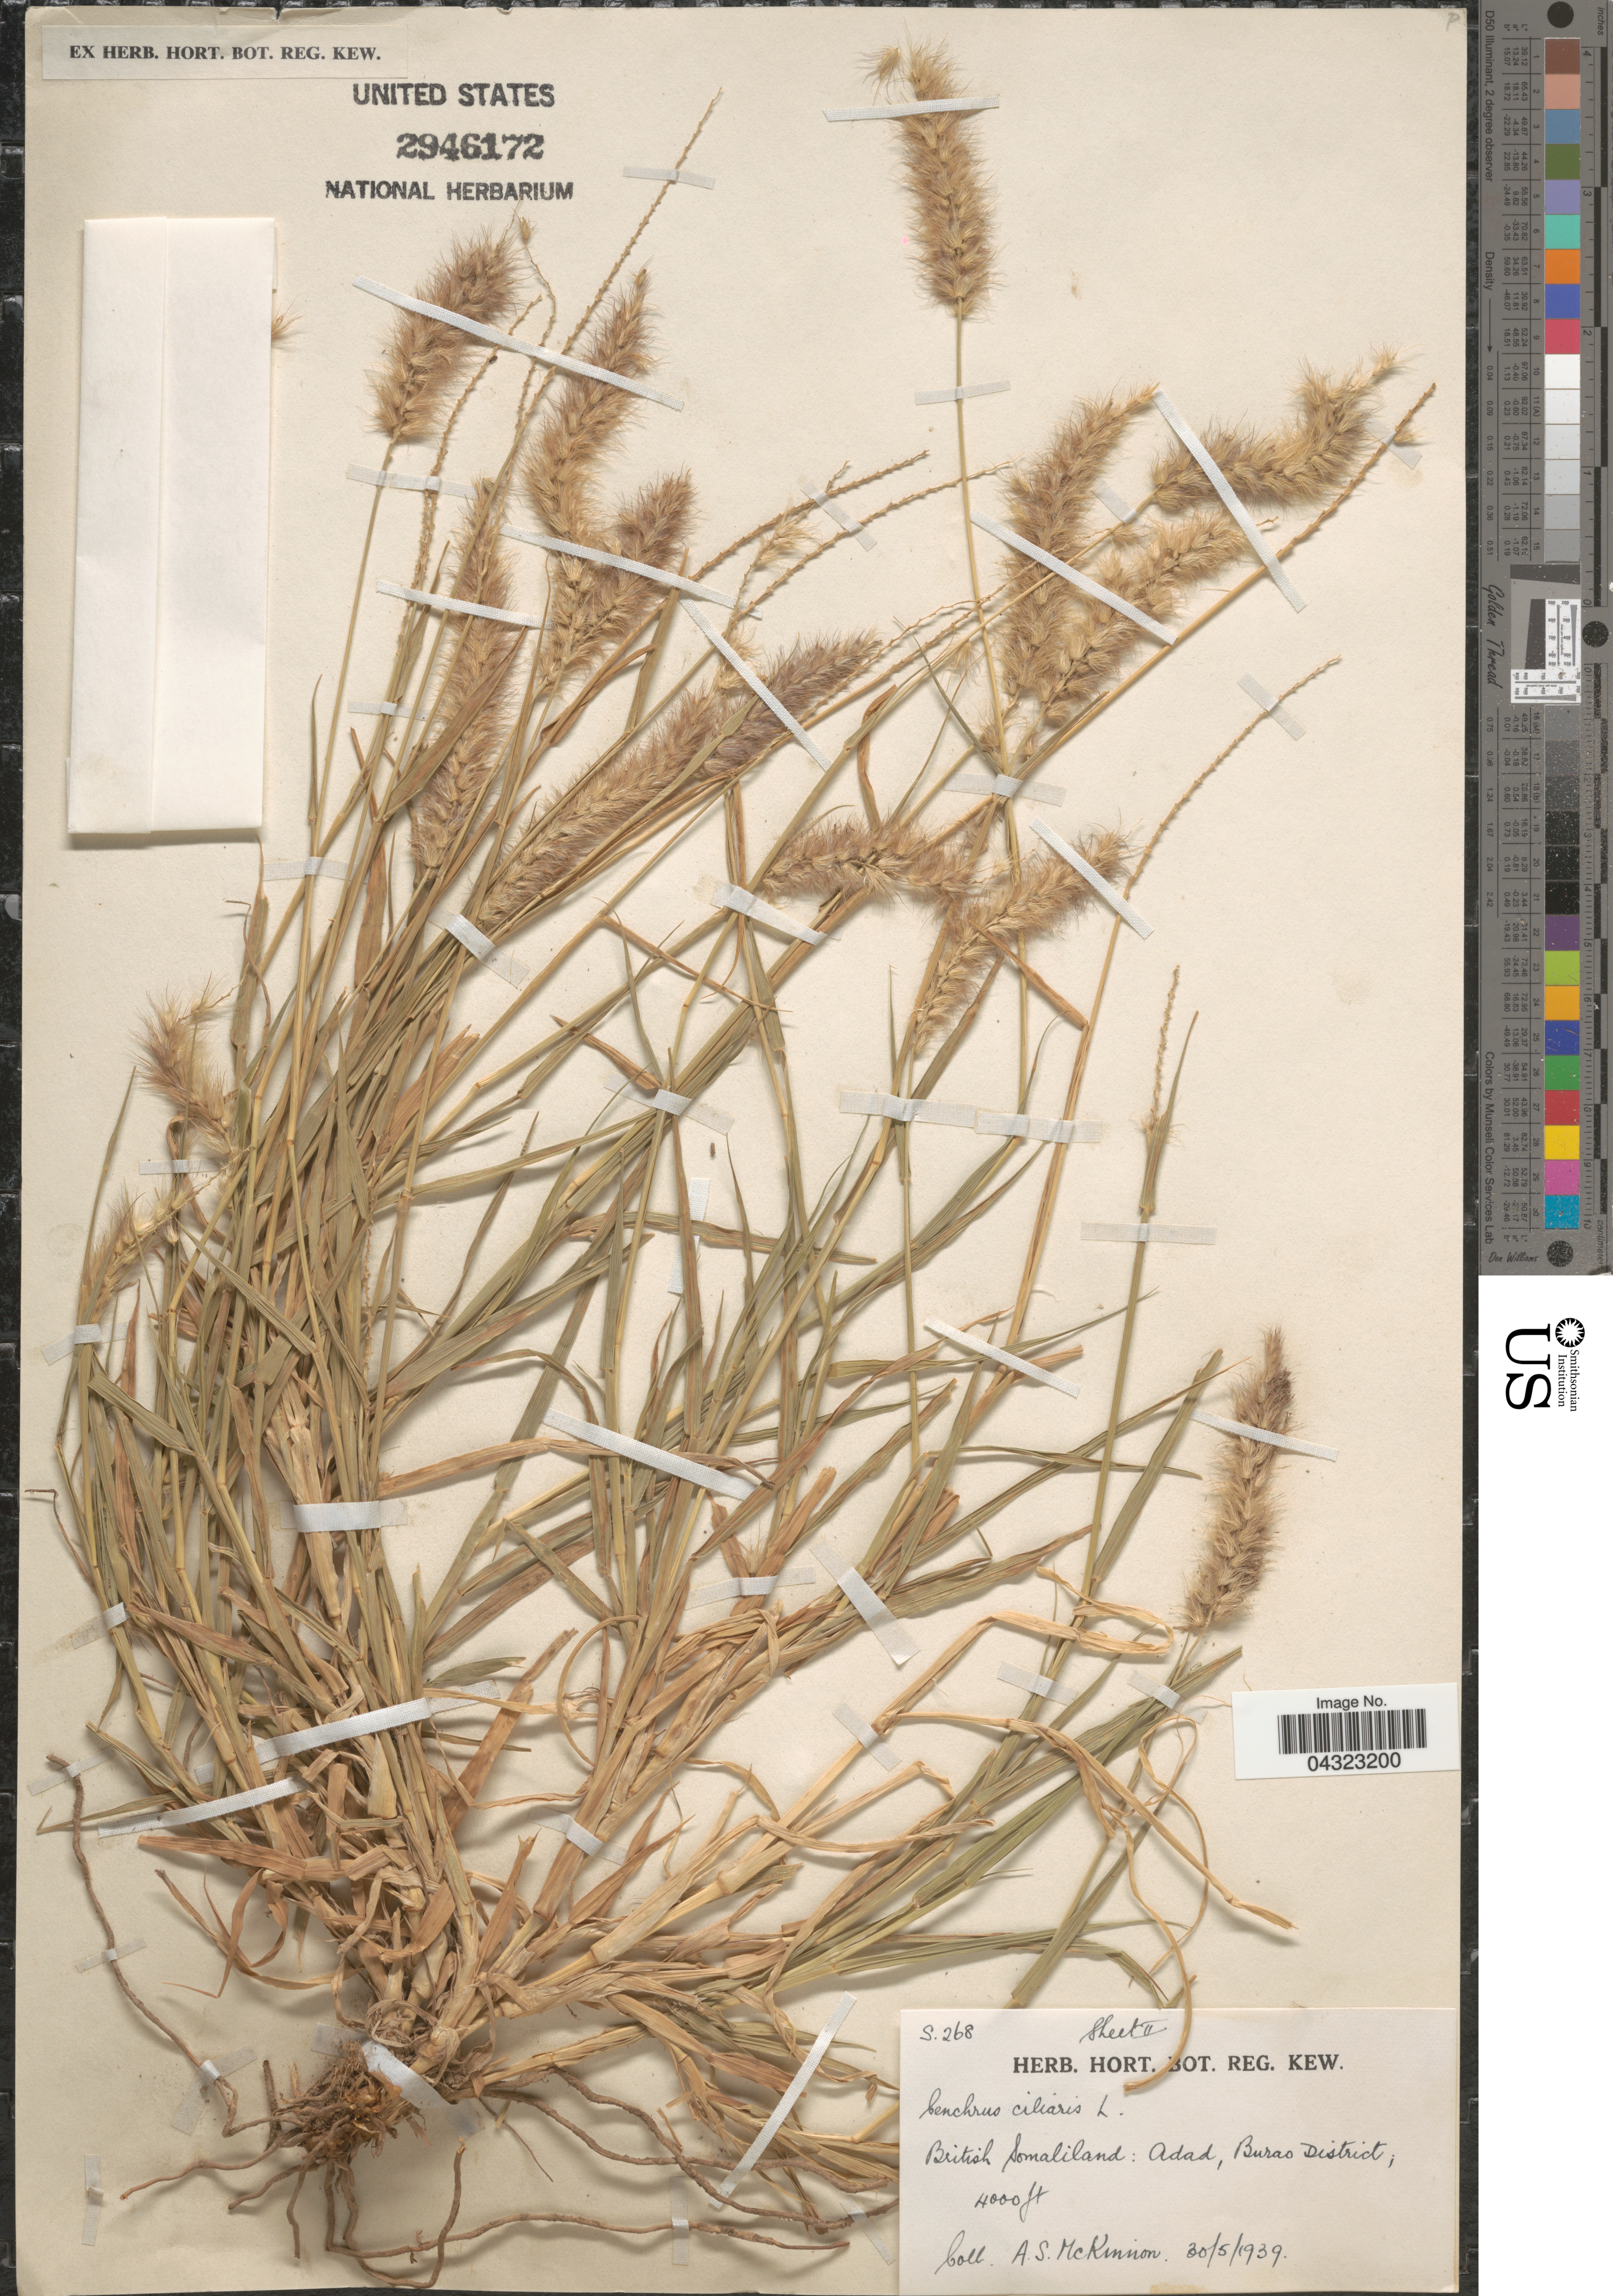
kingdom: Plantae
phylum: Tracheophyta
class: Liliopsida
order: Poales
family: Poaceae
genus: Cenchrus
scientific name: Cenchrus ciliaris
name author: L.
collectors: A. Mckinnon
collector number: S.268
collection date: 1939-05-30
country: Somalia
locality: British Somaliland: Adad, Buras District.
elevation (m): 1219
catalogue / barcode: US 2946172